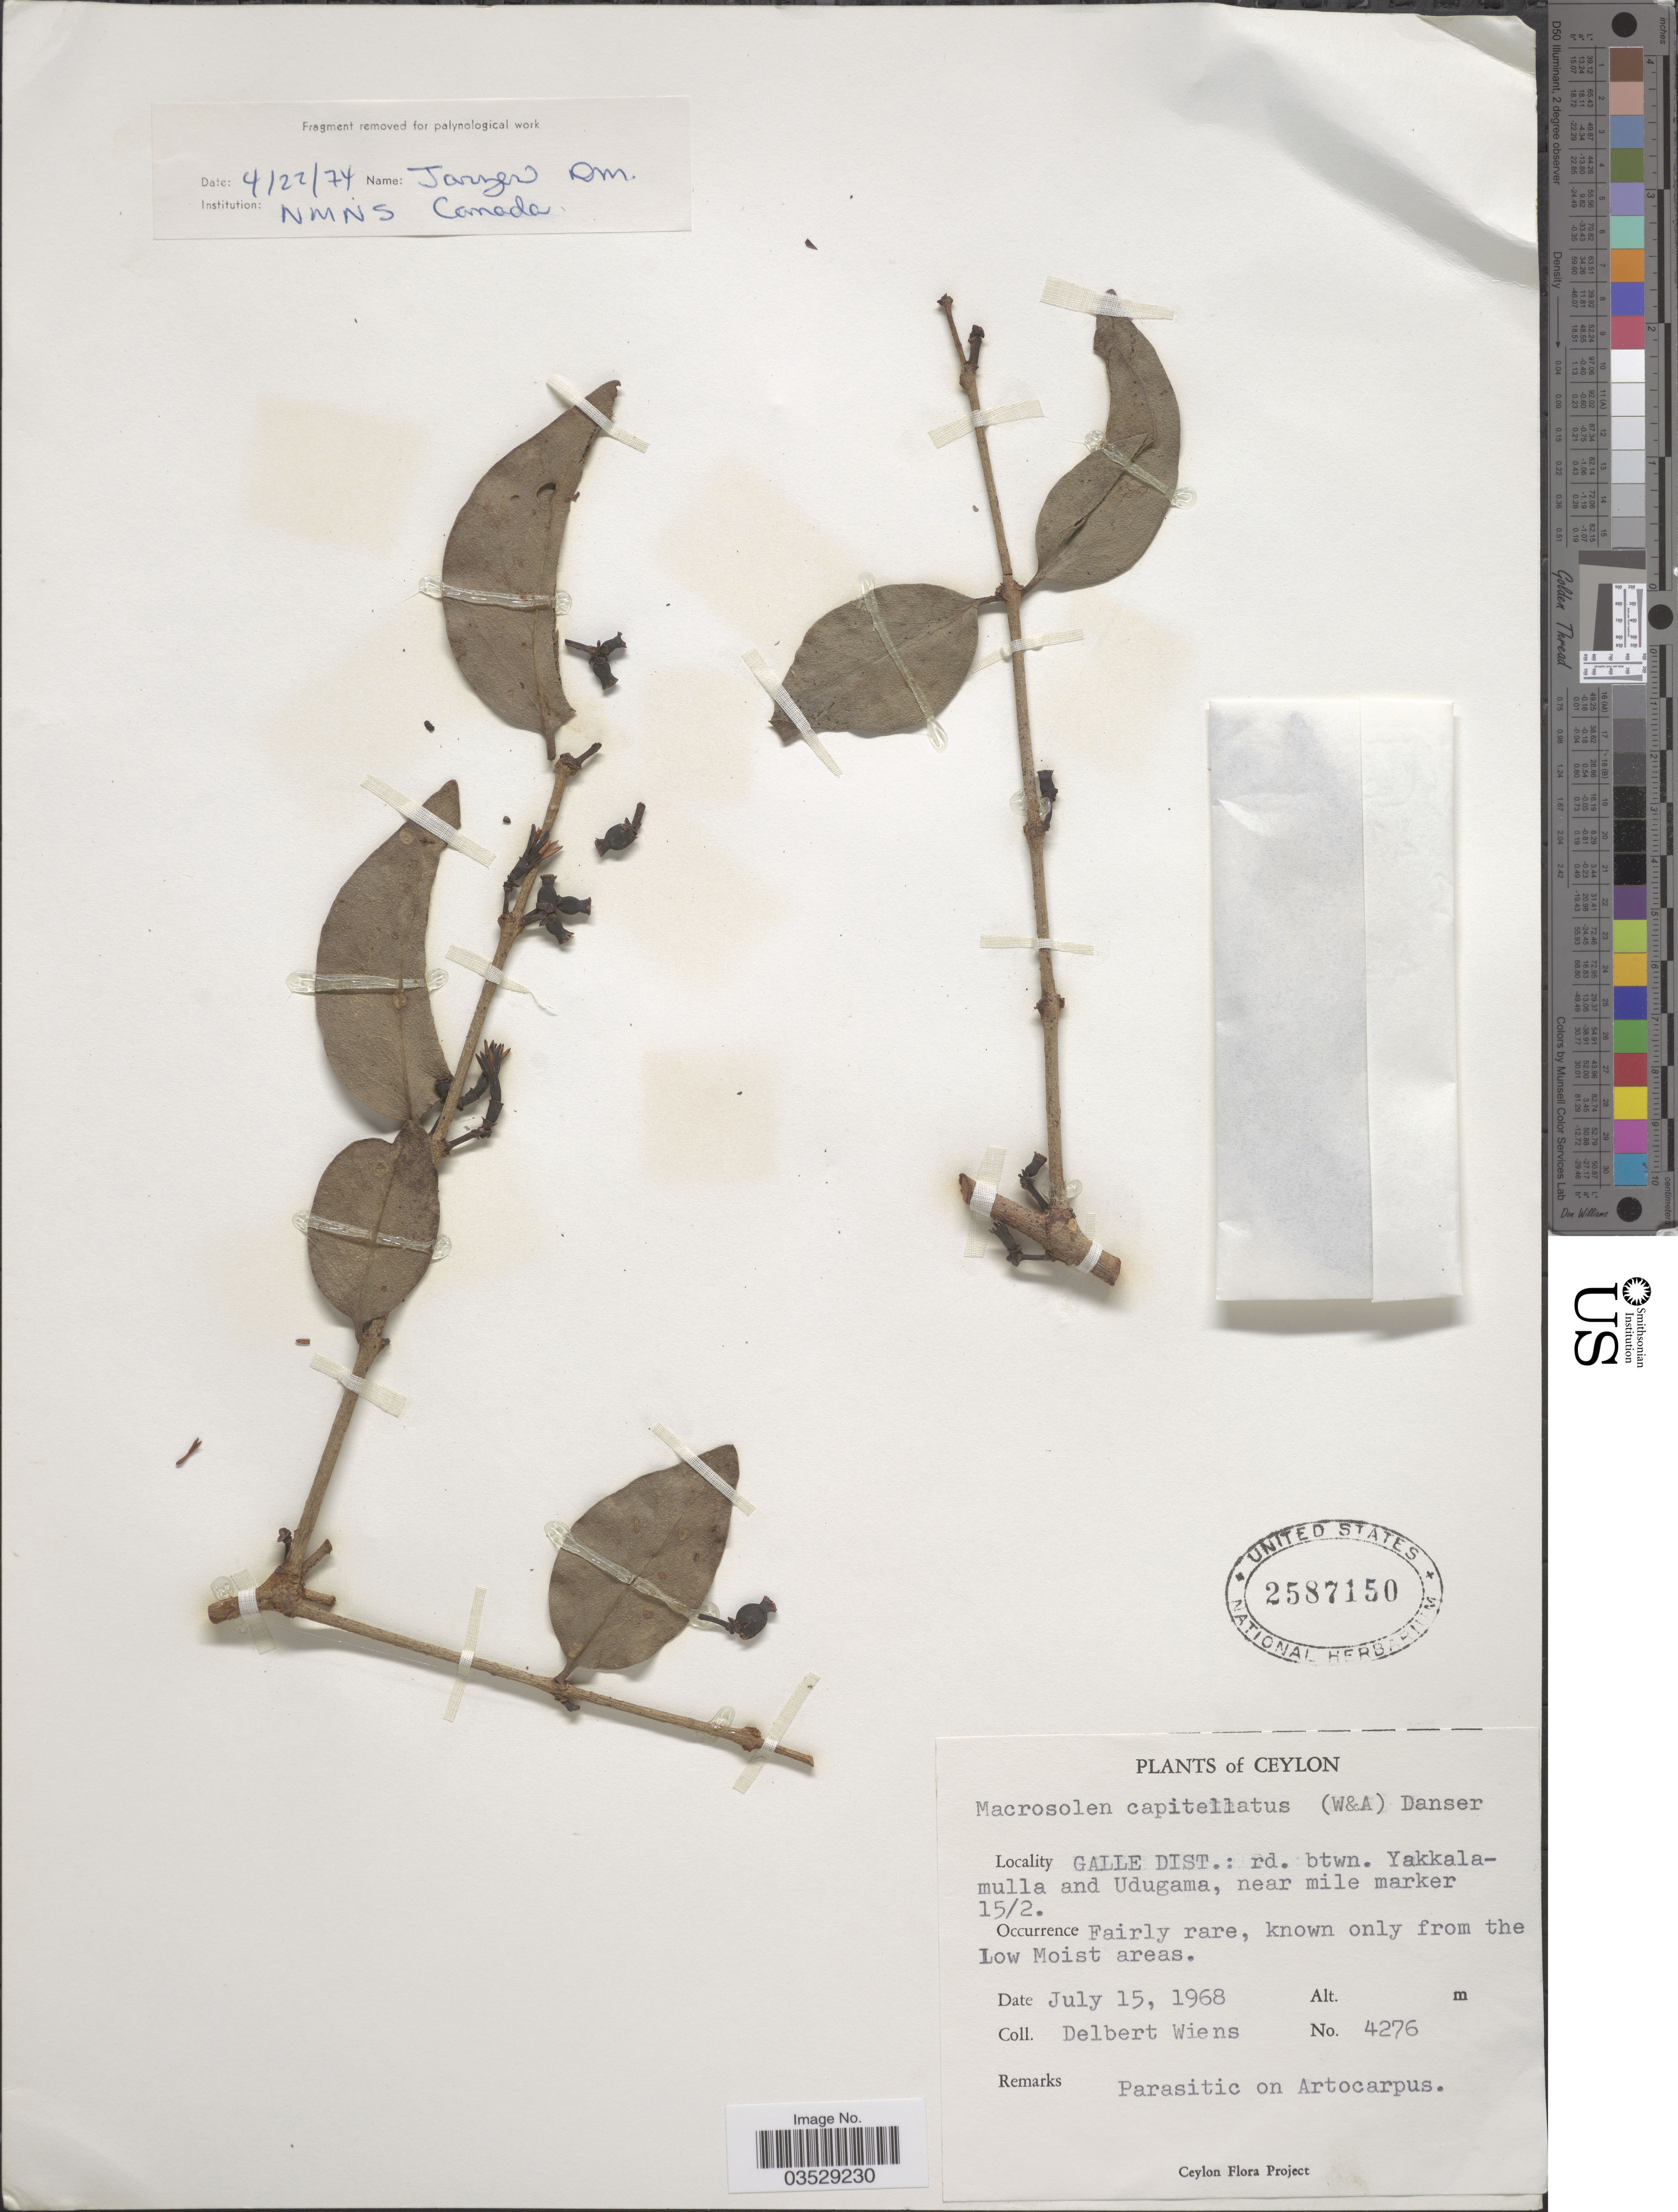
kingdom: Plantae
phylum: Tracheophyta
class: Magnoliopsida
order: Santalales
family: Loranthaceae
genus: Macrosolen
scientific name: Macrosolen capitellatus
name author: (Wight & Arn.) Danser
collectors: D. Wiens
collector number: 4276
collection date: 1968-07-15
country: Sri Lanka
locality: Ceylon. Galle Dist.: rd. btwn. Yakkalamulla and Udugama, near mile marker 15/2.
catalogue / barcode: US 2587150